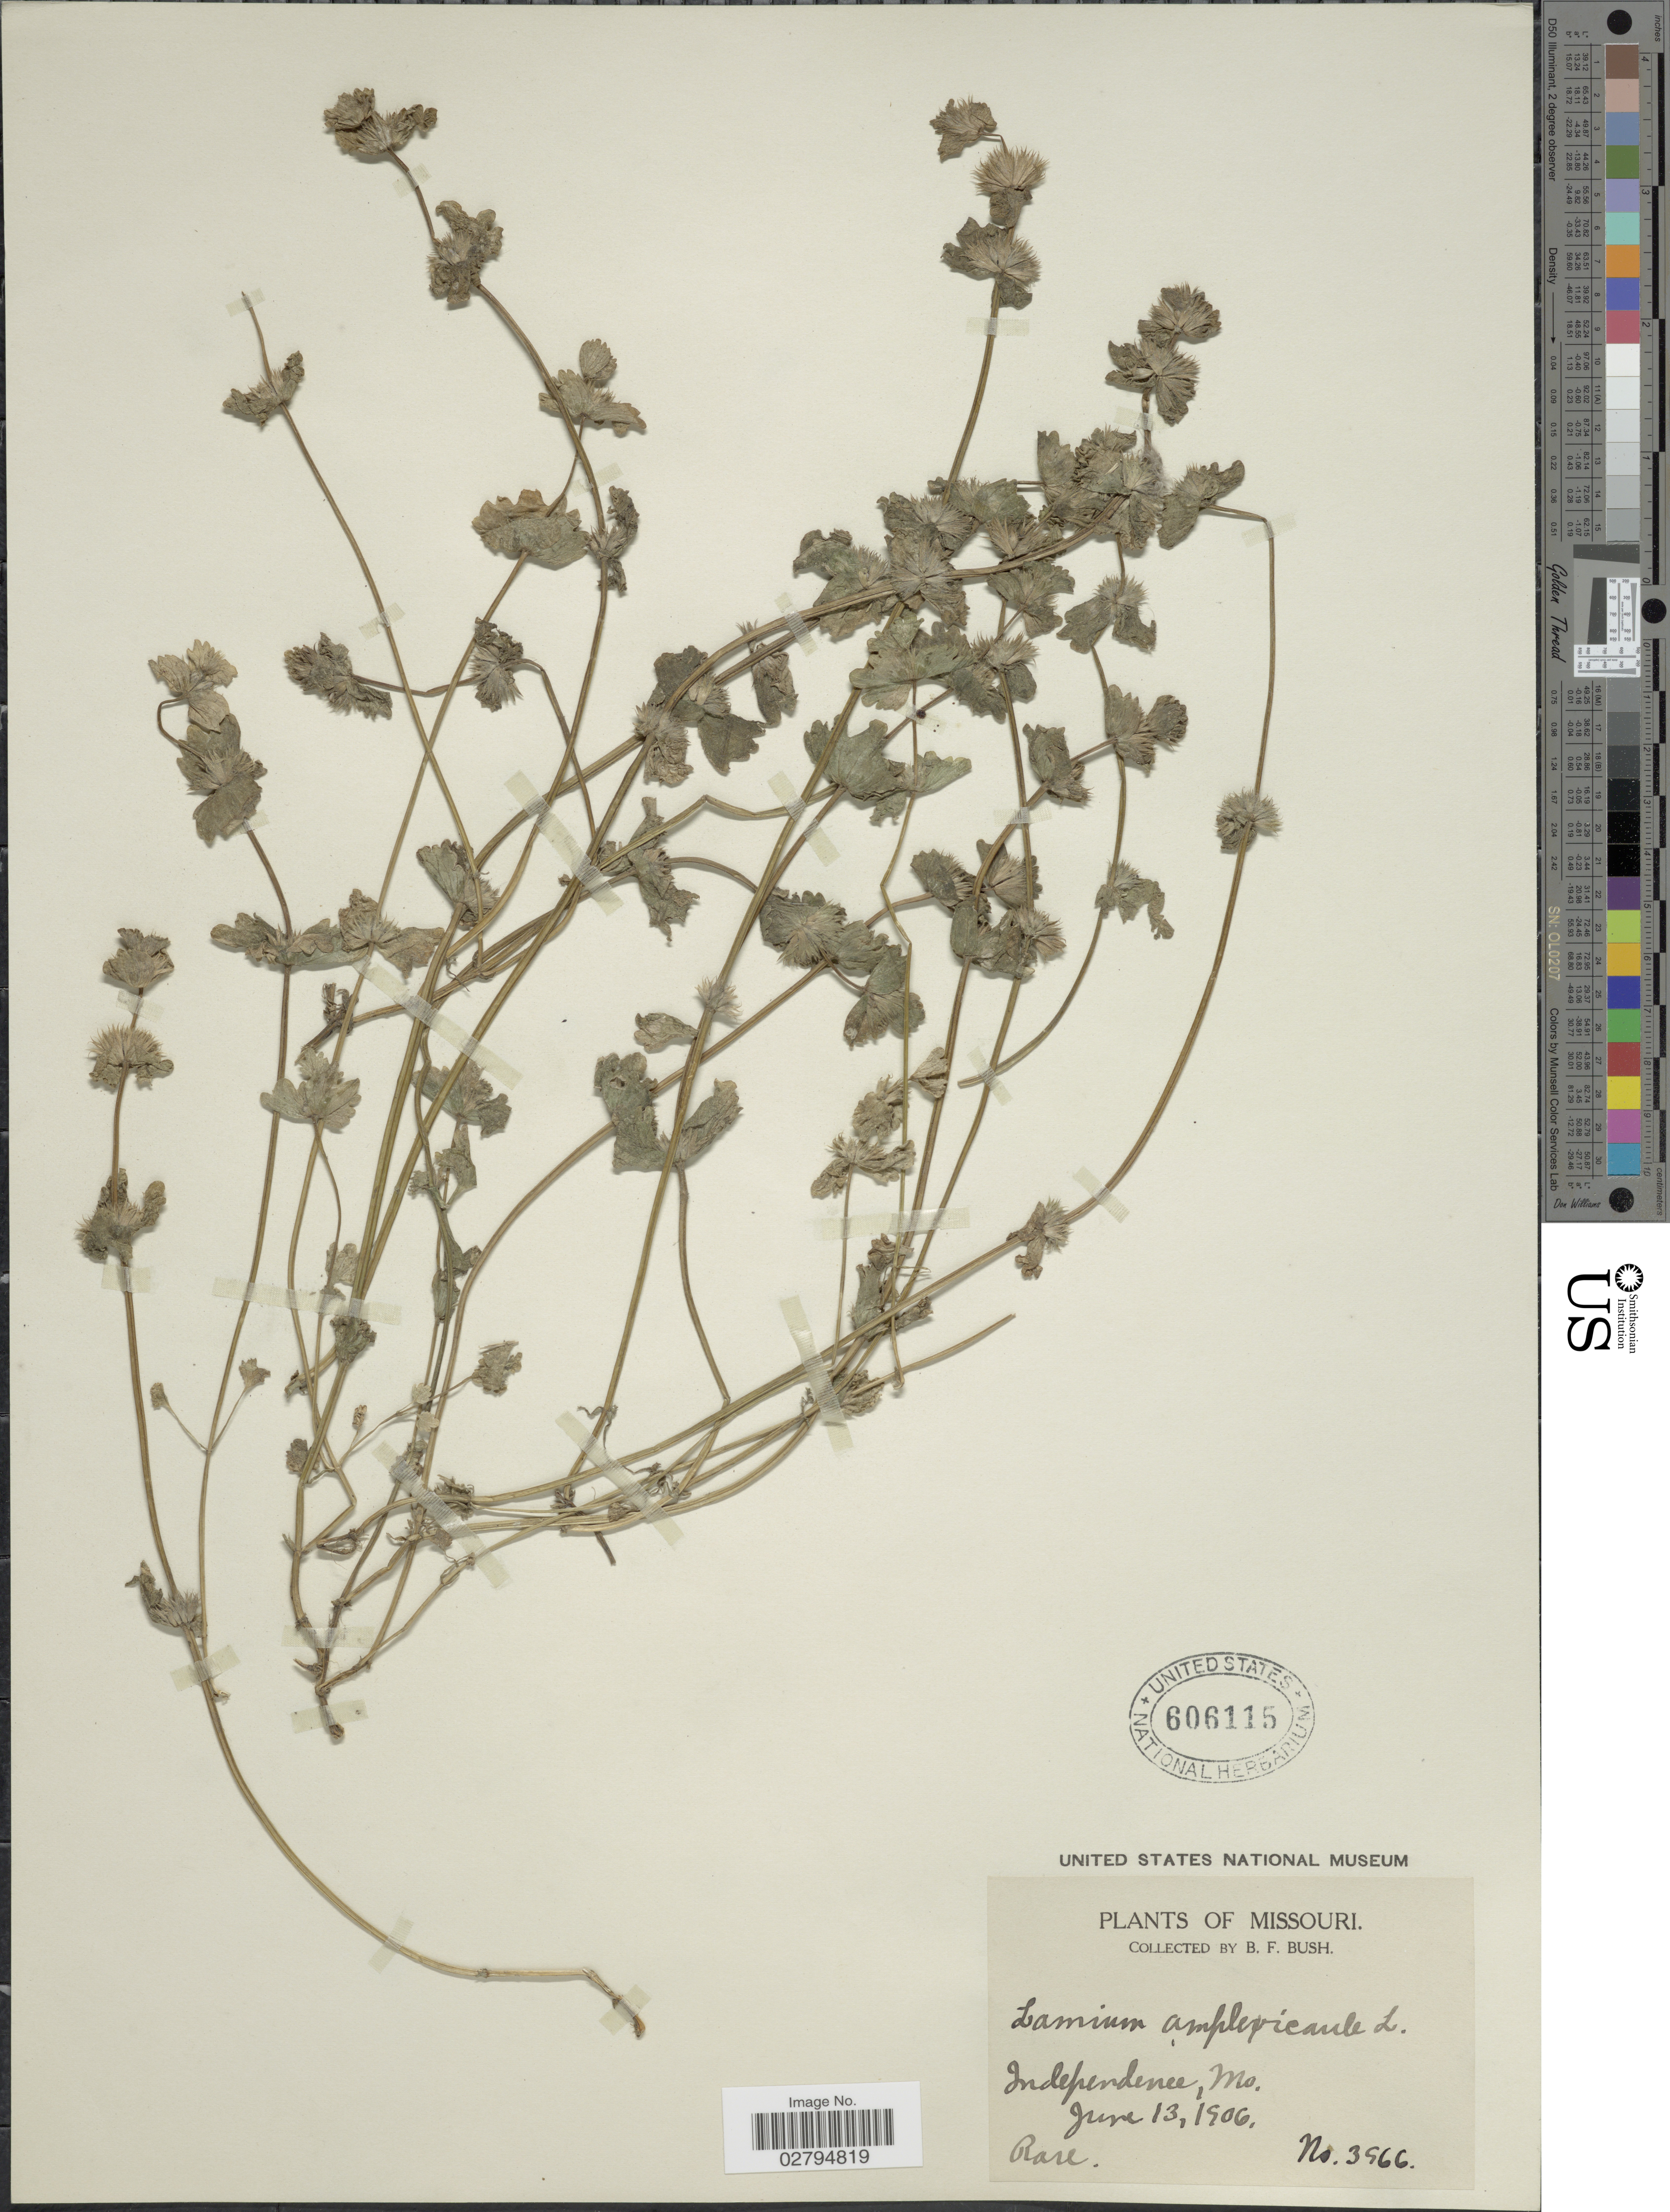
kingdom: Plantae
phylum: Tracheophyta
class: Magnoliopsida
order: Lamiales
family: Lamiaceae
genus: Lamium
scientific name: Lamium amplexicaule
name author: L.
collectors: B. F. Bush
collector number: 3966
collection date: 1906-06-13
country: United States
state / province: Missouri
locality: Independence.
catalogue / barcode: US 606115